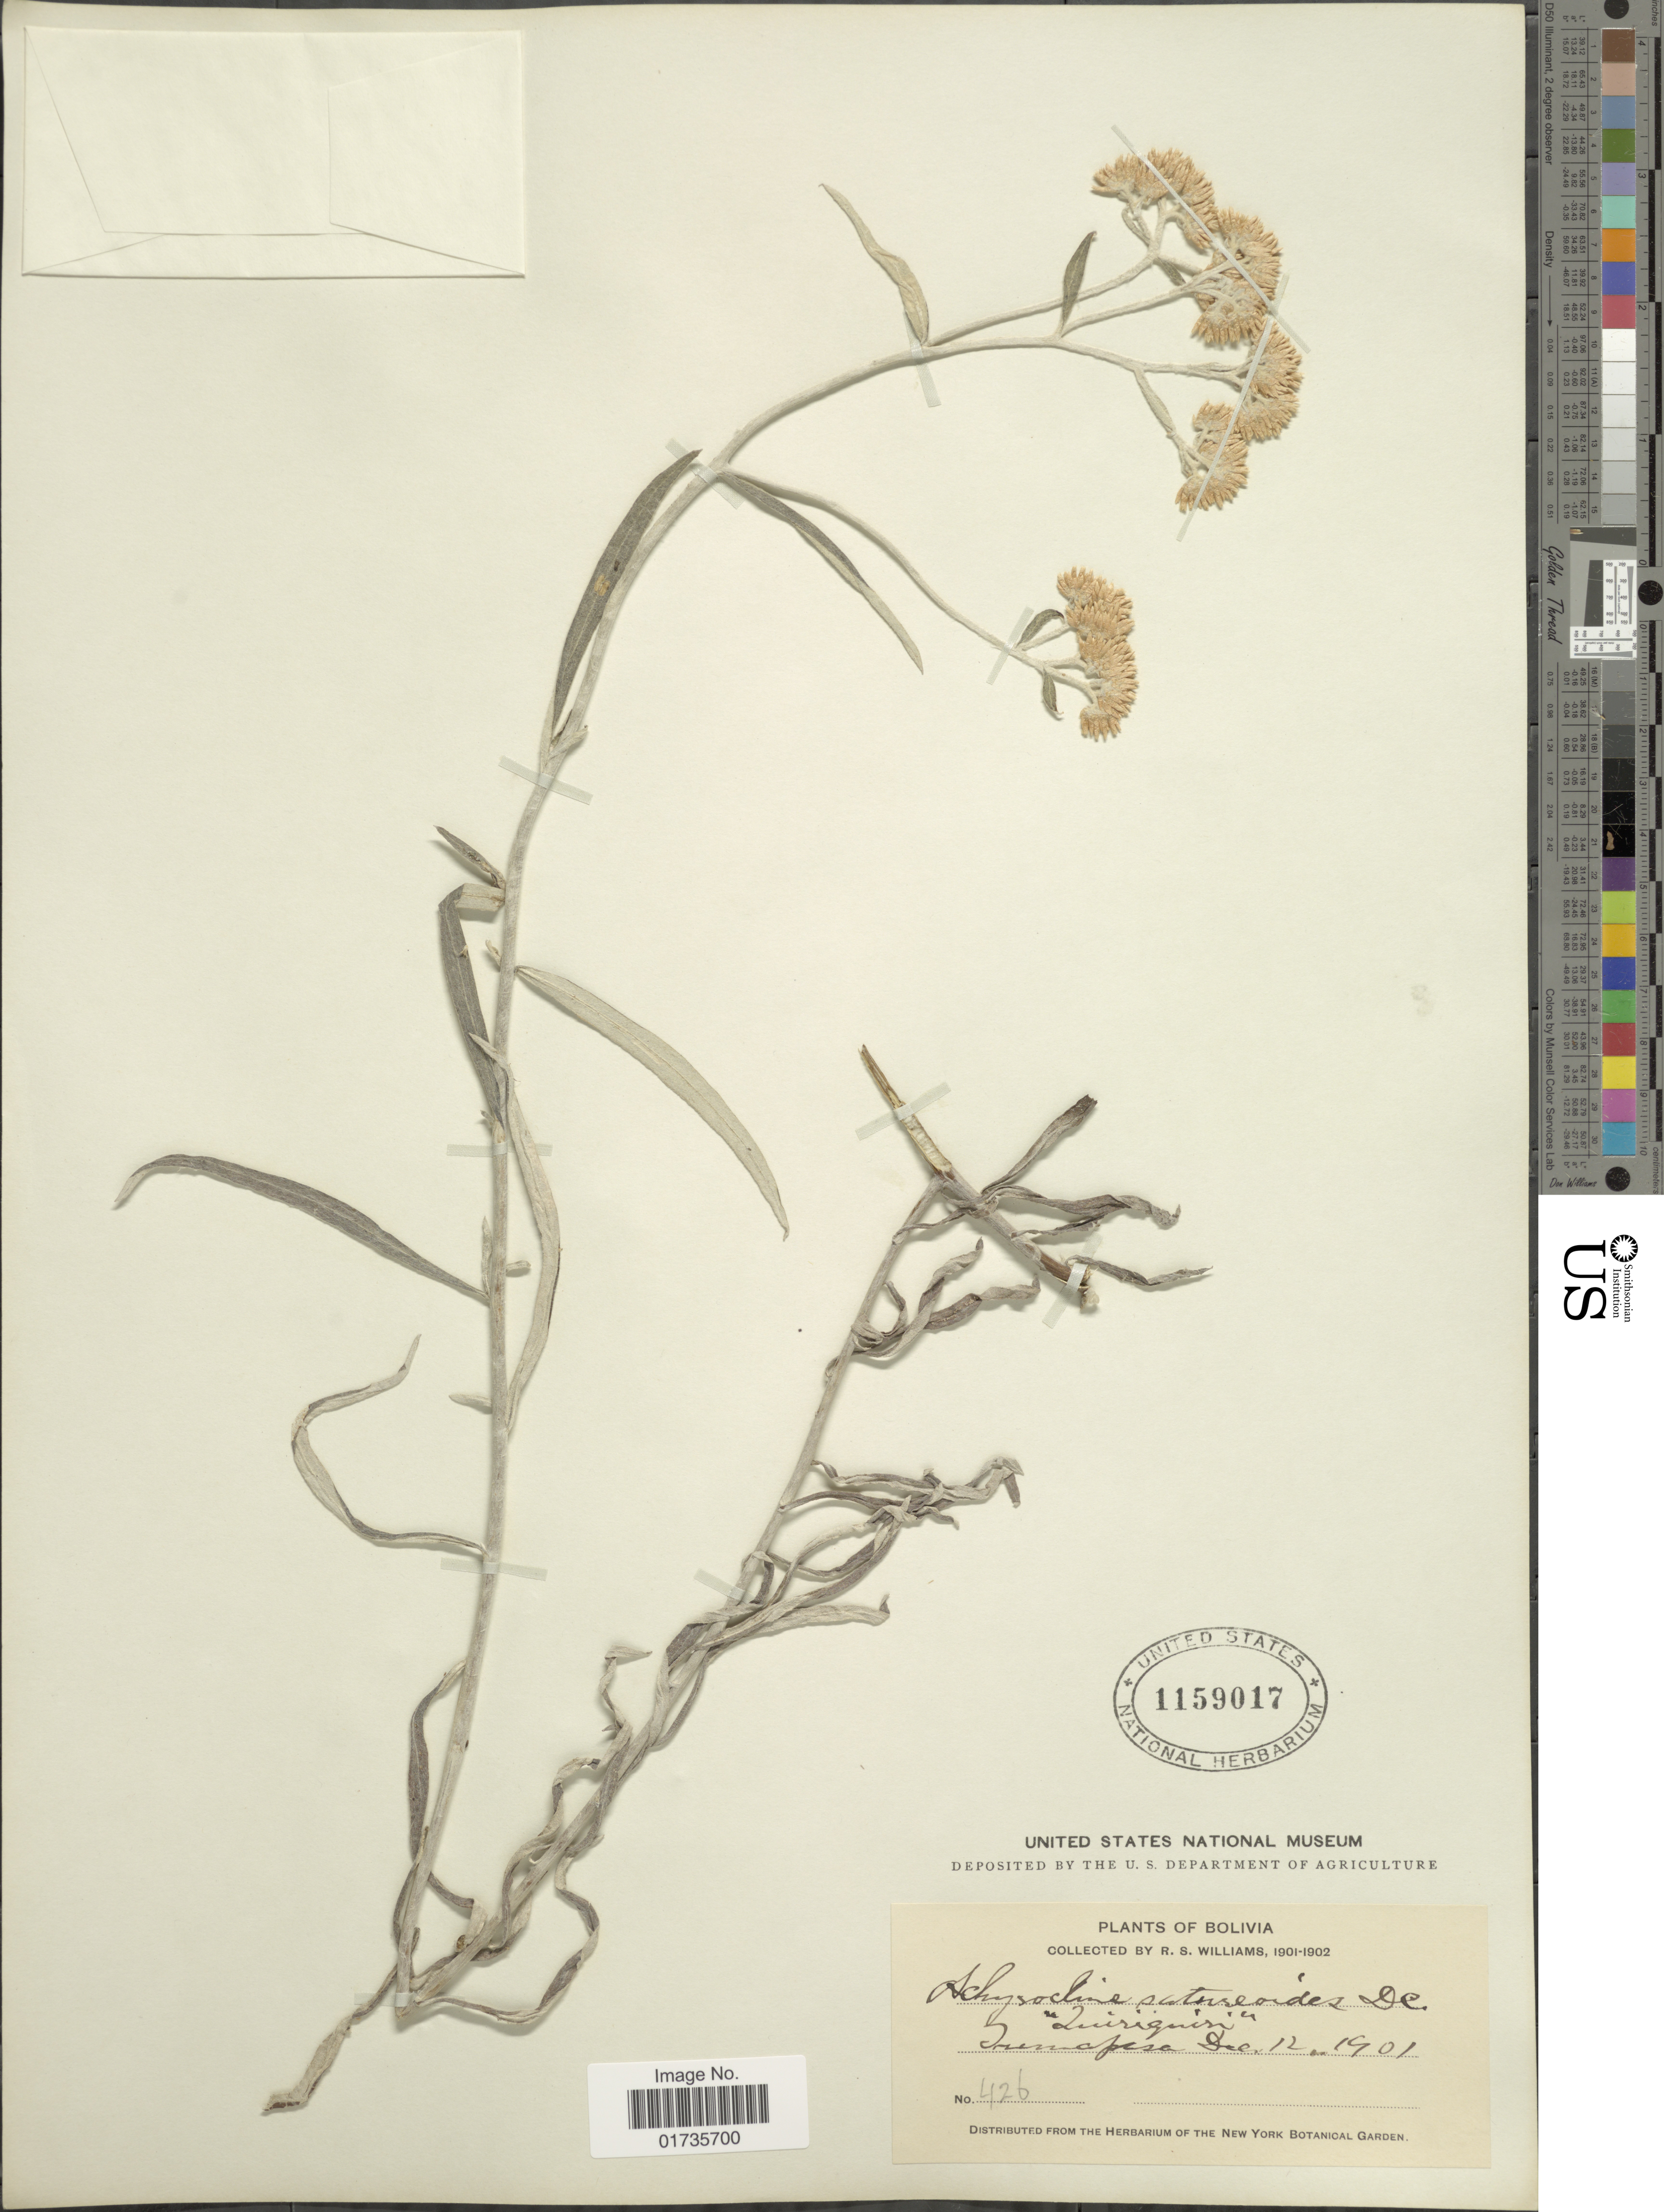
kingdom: Plantae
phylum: Tracheophyta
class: Magnoliopsida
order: Asterales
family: Asteraceae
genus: Achyrocline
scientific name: Achyrocline satureioides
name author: (Lam.) DC.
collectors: R. S. Williams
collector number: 426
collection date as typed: Dec. 12, 1901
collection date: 1901-12-12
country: Bolivia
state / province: La Paz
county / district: Iturralde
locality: Tumupasa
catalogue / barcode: US 1159017